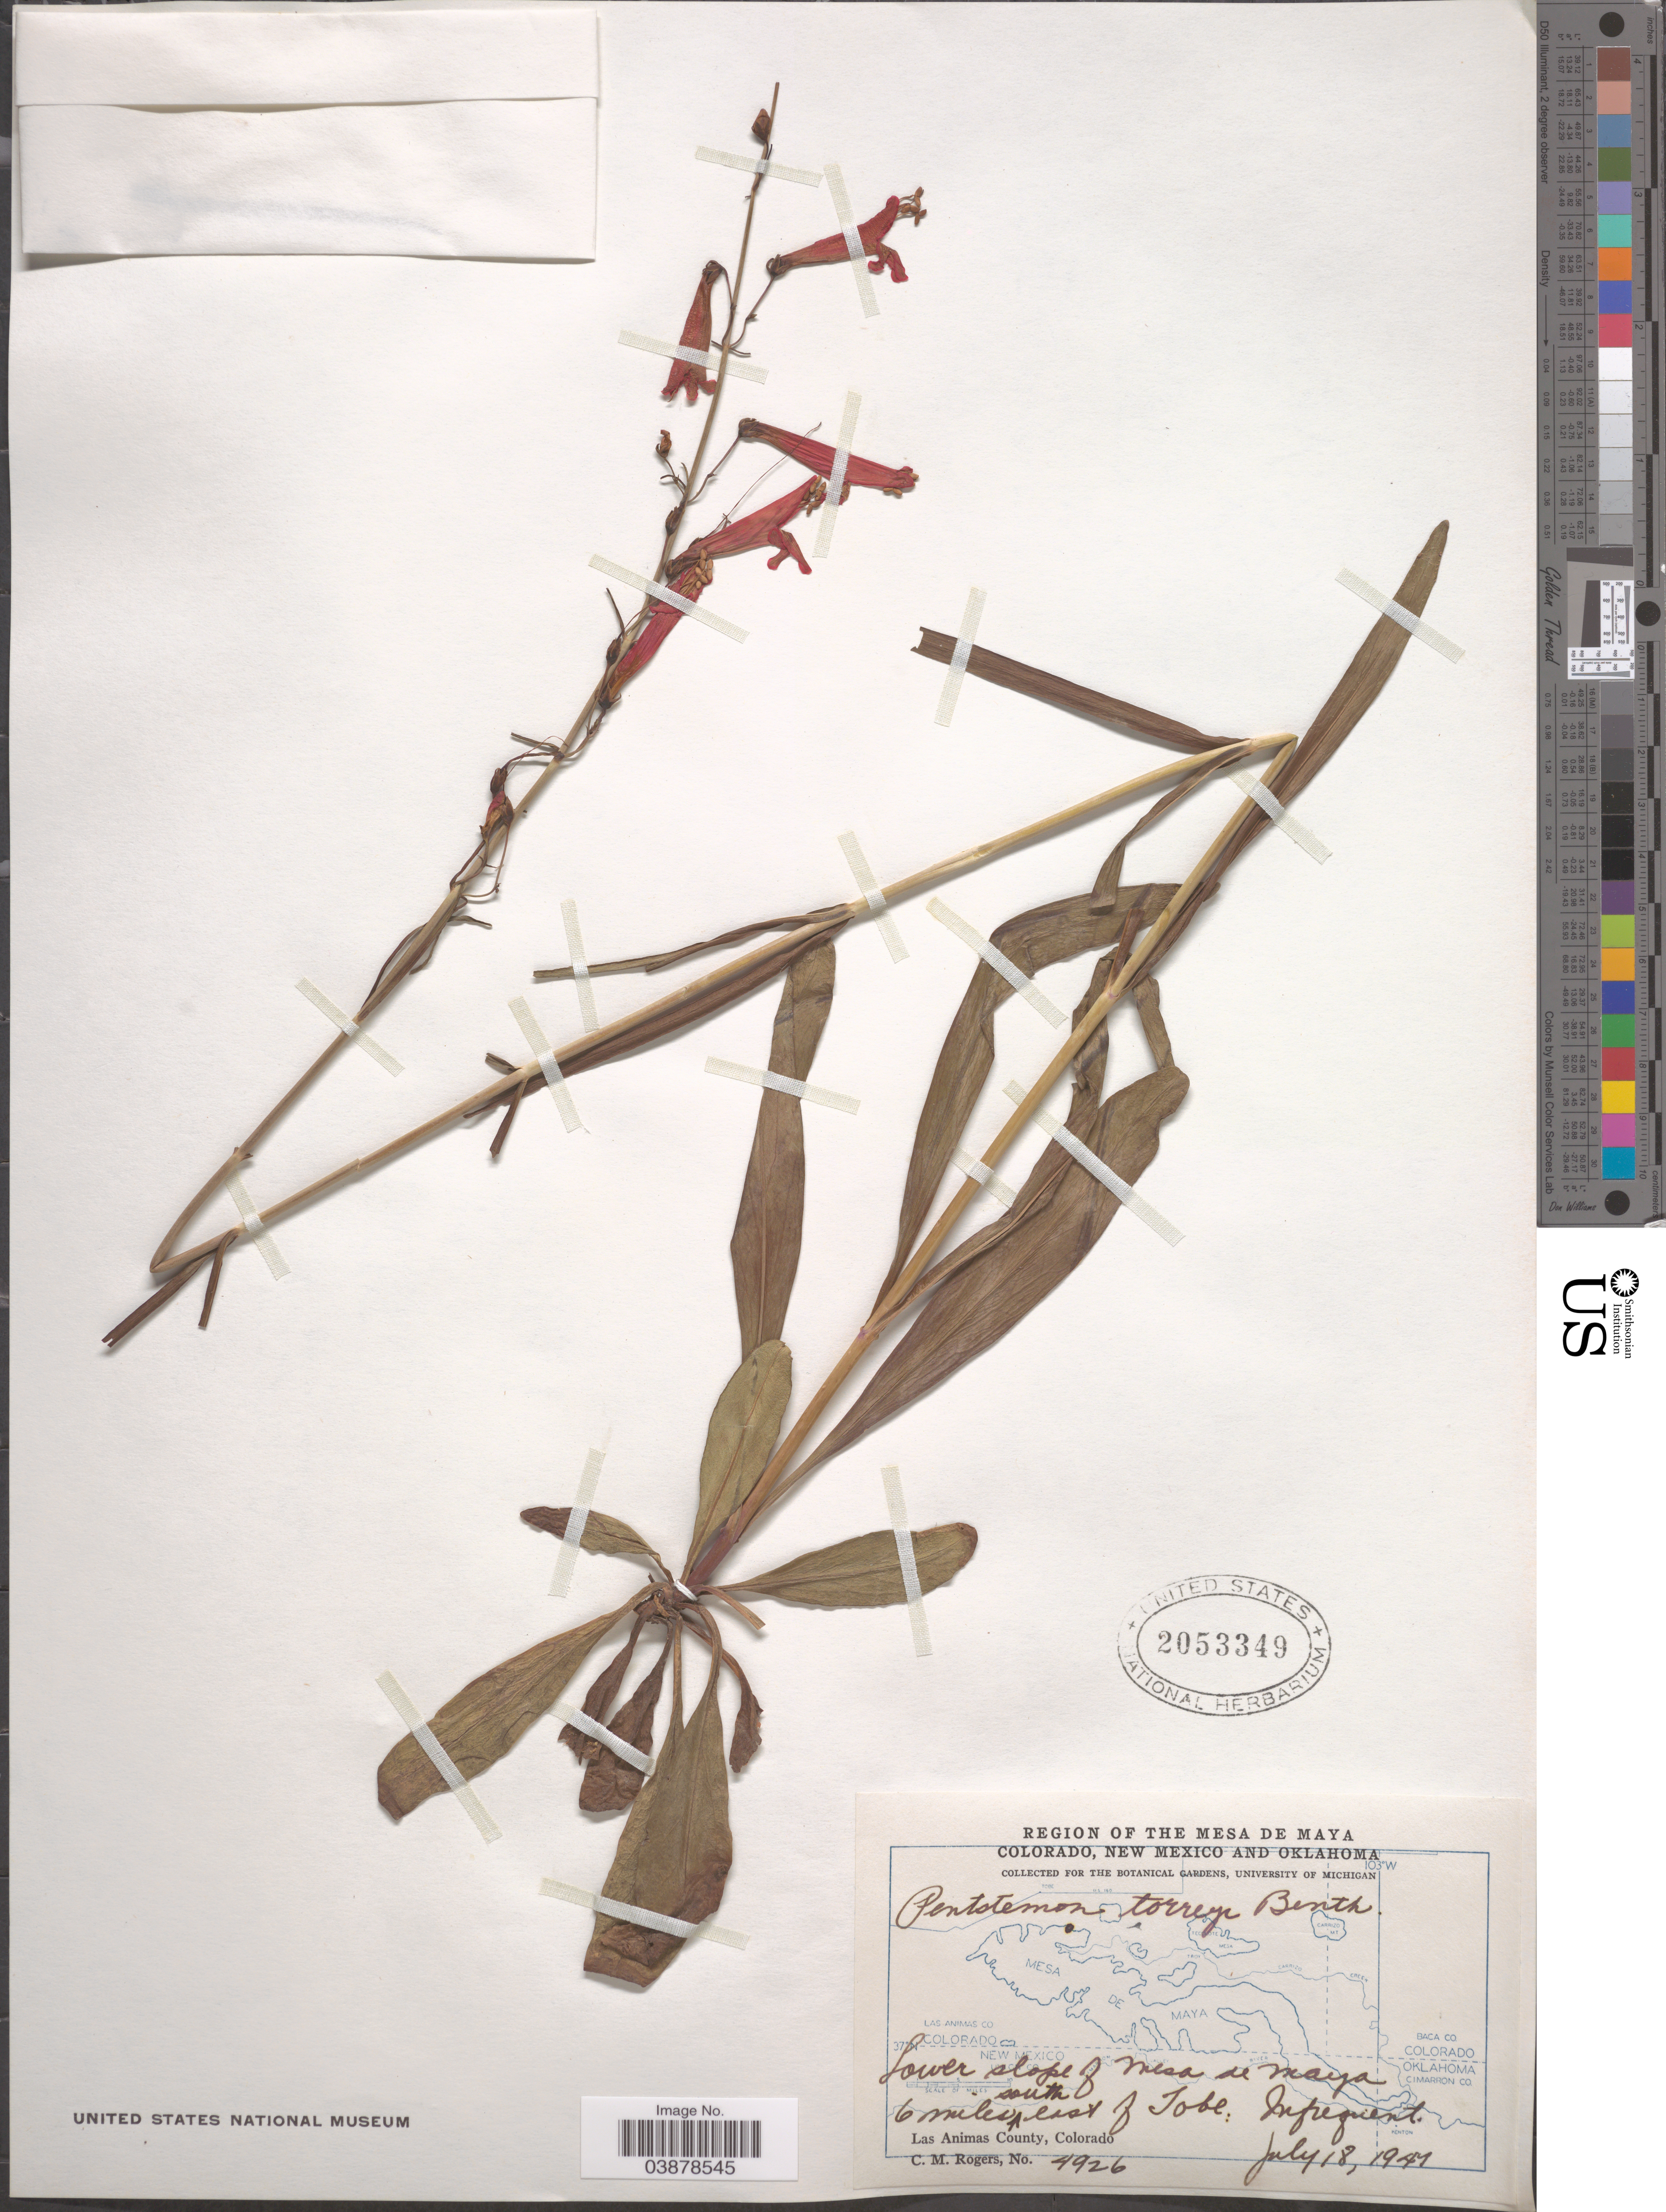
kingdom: Plantae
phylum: Tracheophyta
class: Magnoliopsida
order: Lamiales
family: Plantaginaceae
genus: Penstemon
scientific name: Penstemon torreyi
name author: Benth.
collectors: C. M. Rogers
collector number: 4926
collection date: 1947-07-18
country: United States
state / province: Colorado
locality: Region of the Mesa de Maya. Lower slope of Mesa de Maya. 6 miles south east of Tobe. Las Animas County.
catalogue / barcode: US 2053349